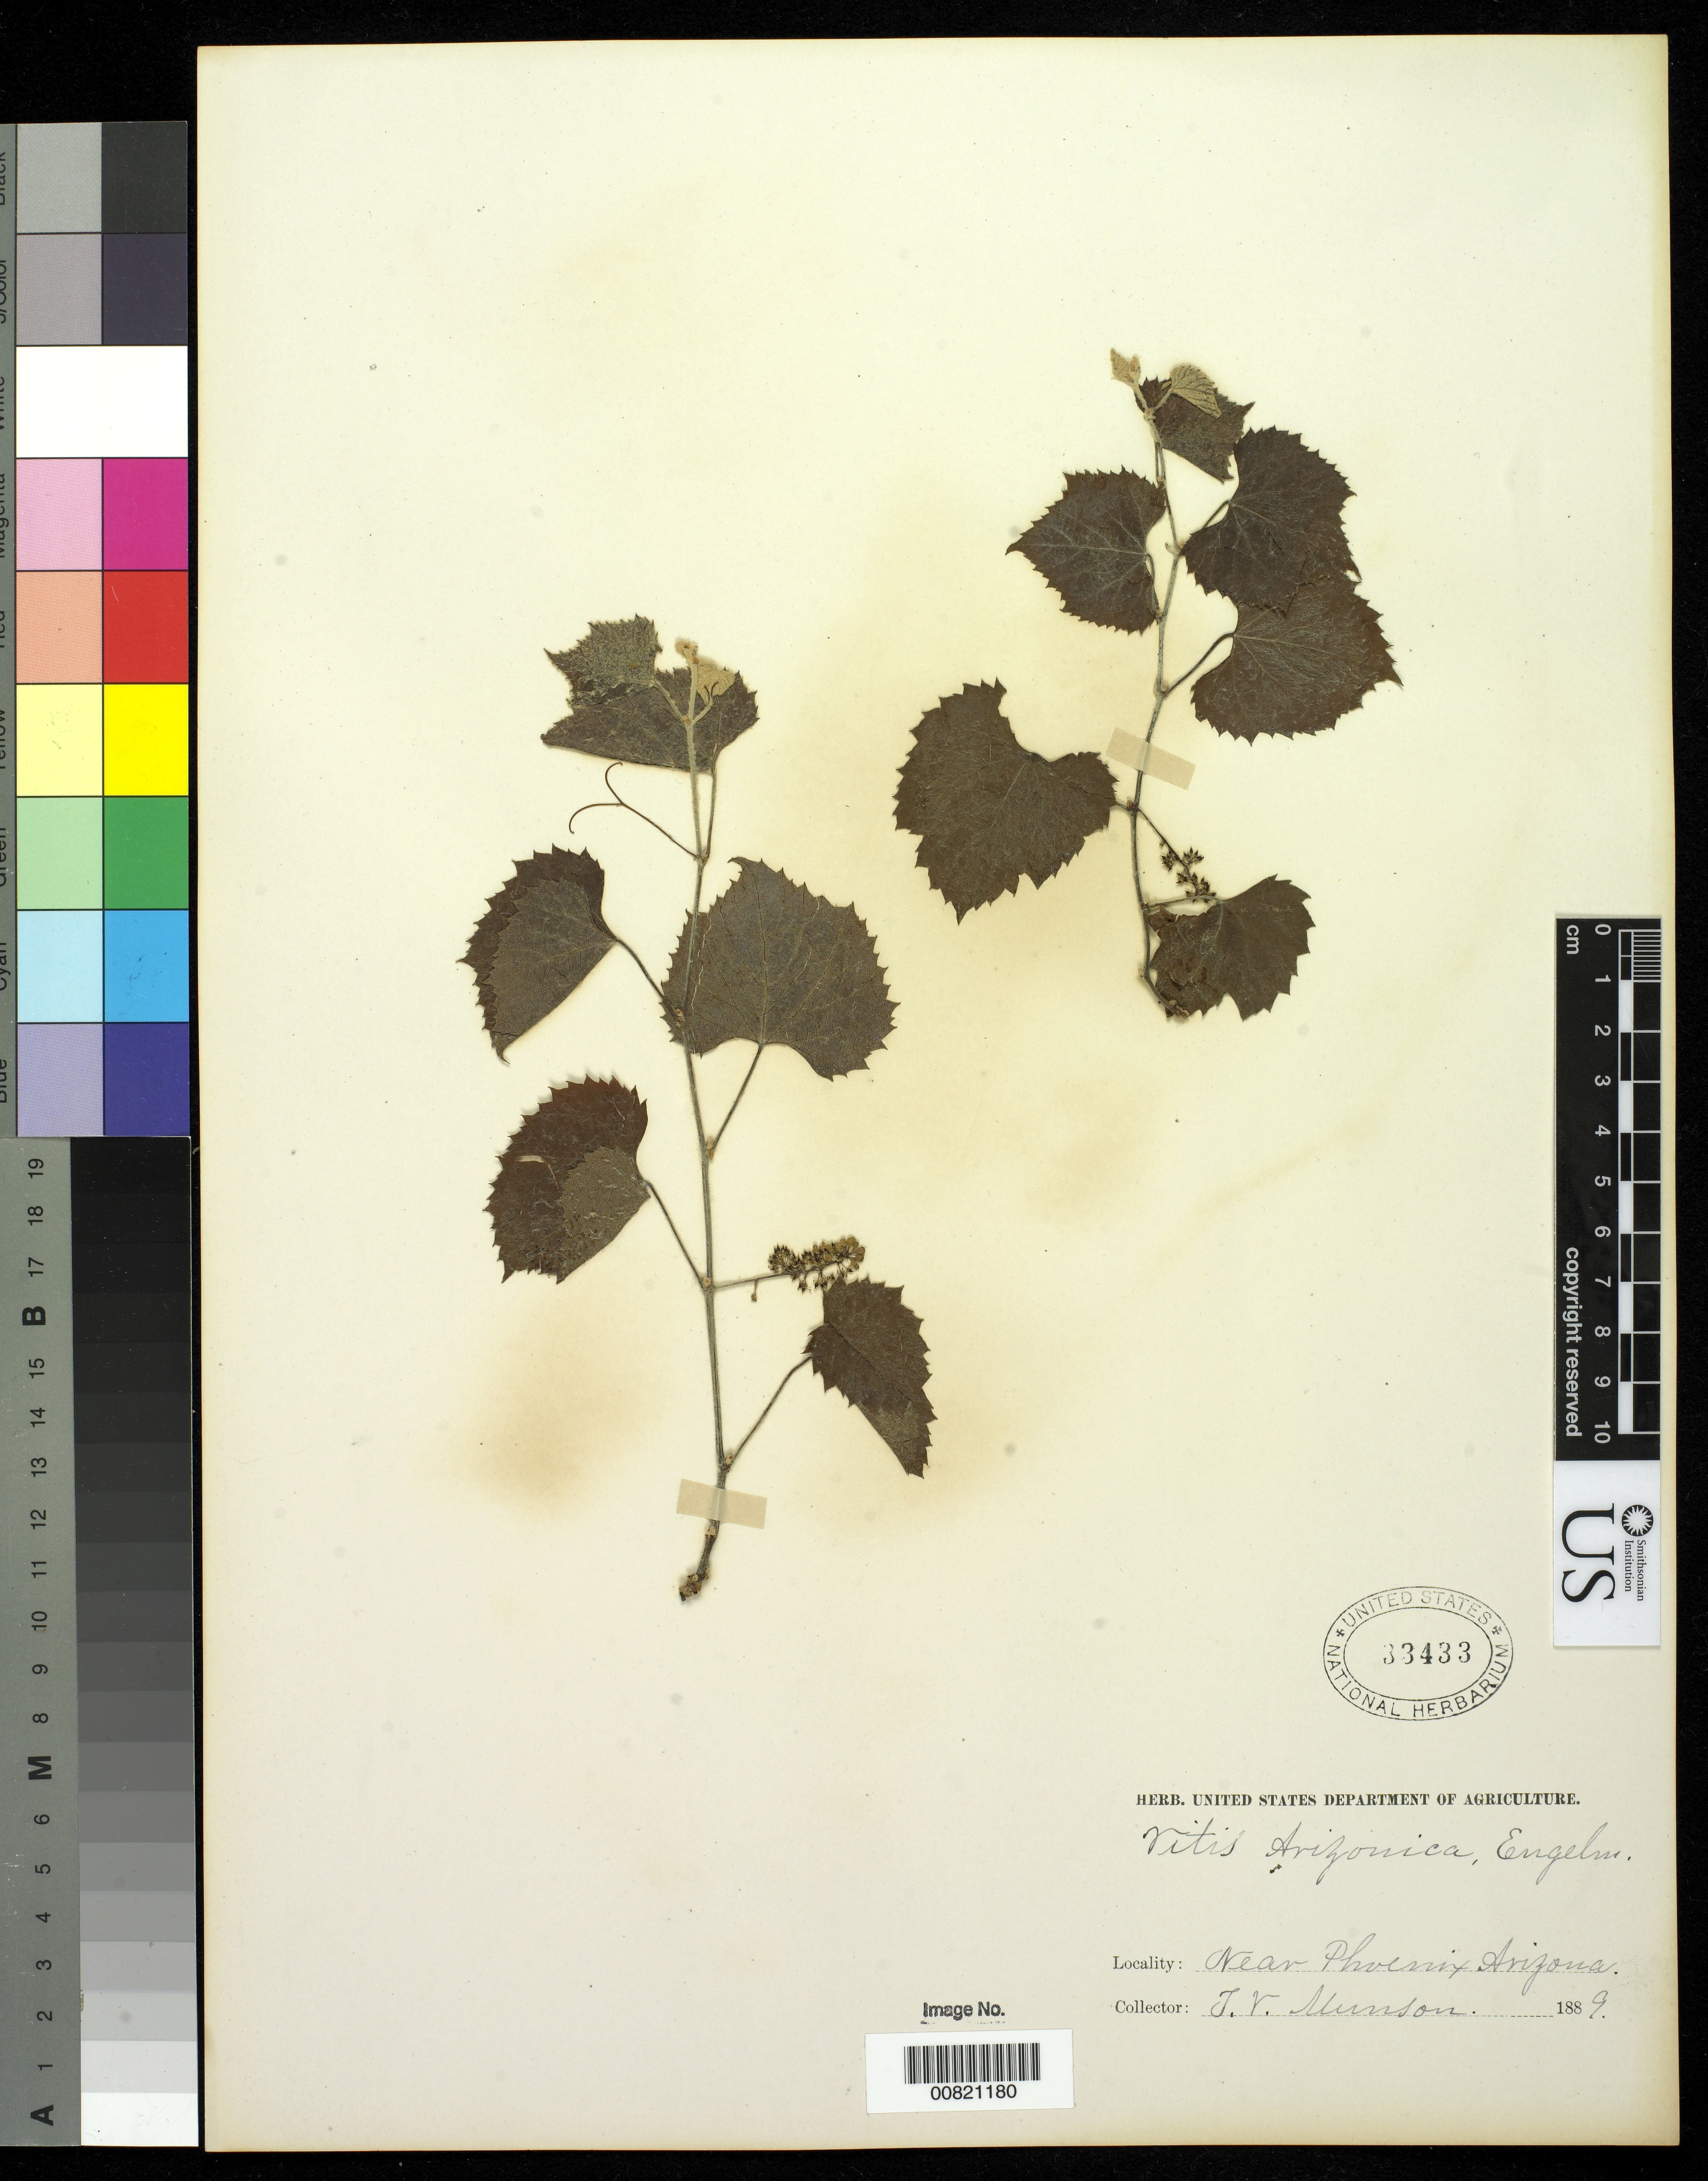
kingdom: Plantae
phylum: Tracheophyta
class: Magnoliopsida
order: Vitales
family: Vitaceae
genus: Vitis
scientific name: Vitis arizonica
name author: Engelm.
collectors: T. V. Munson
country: United States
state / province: New Mexico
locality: Near Pheonix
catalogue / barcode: US 33433